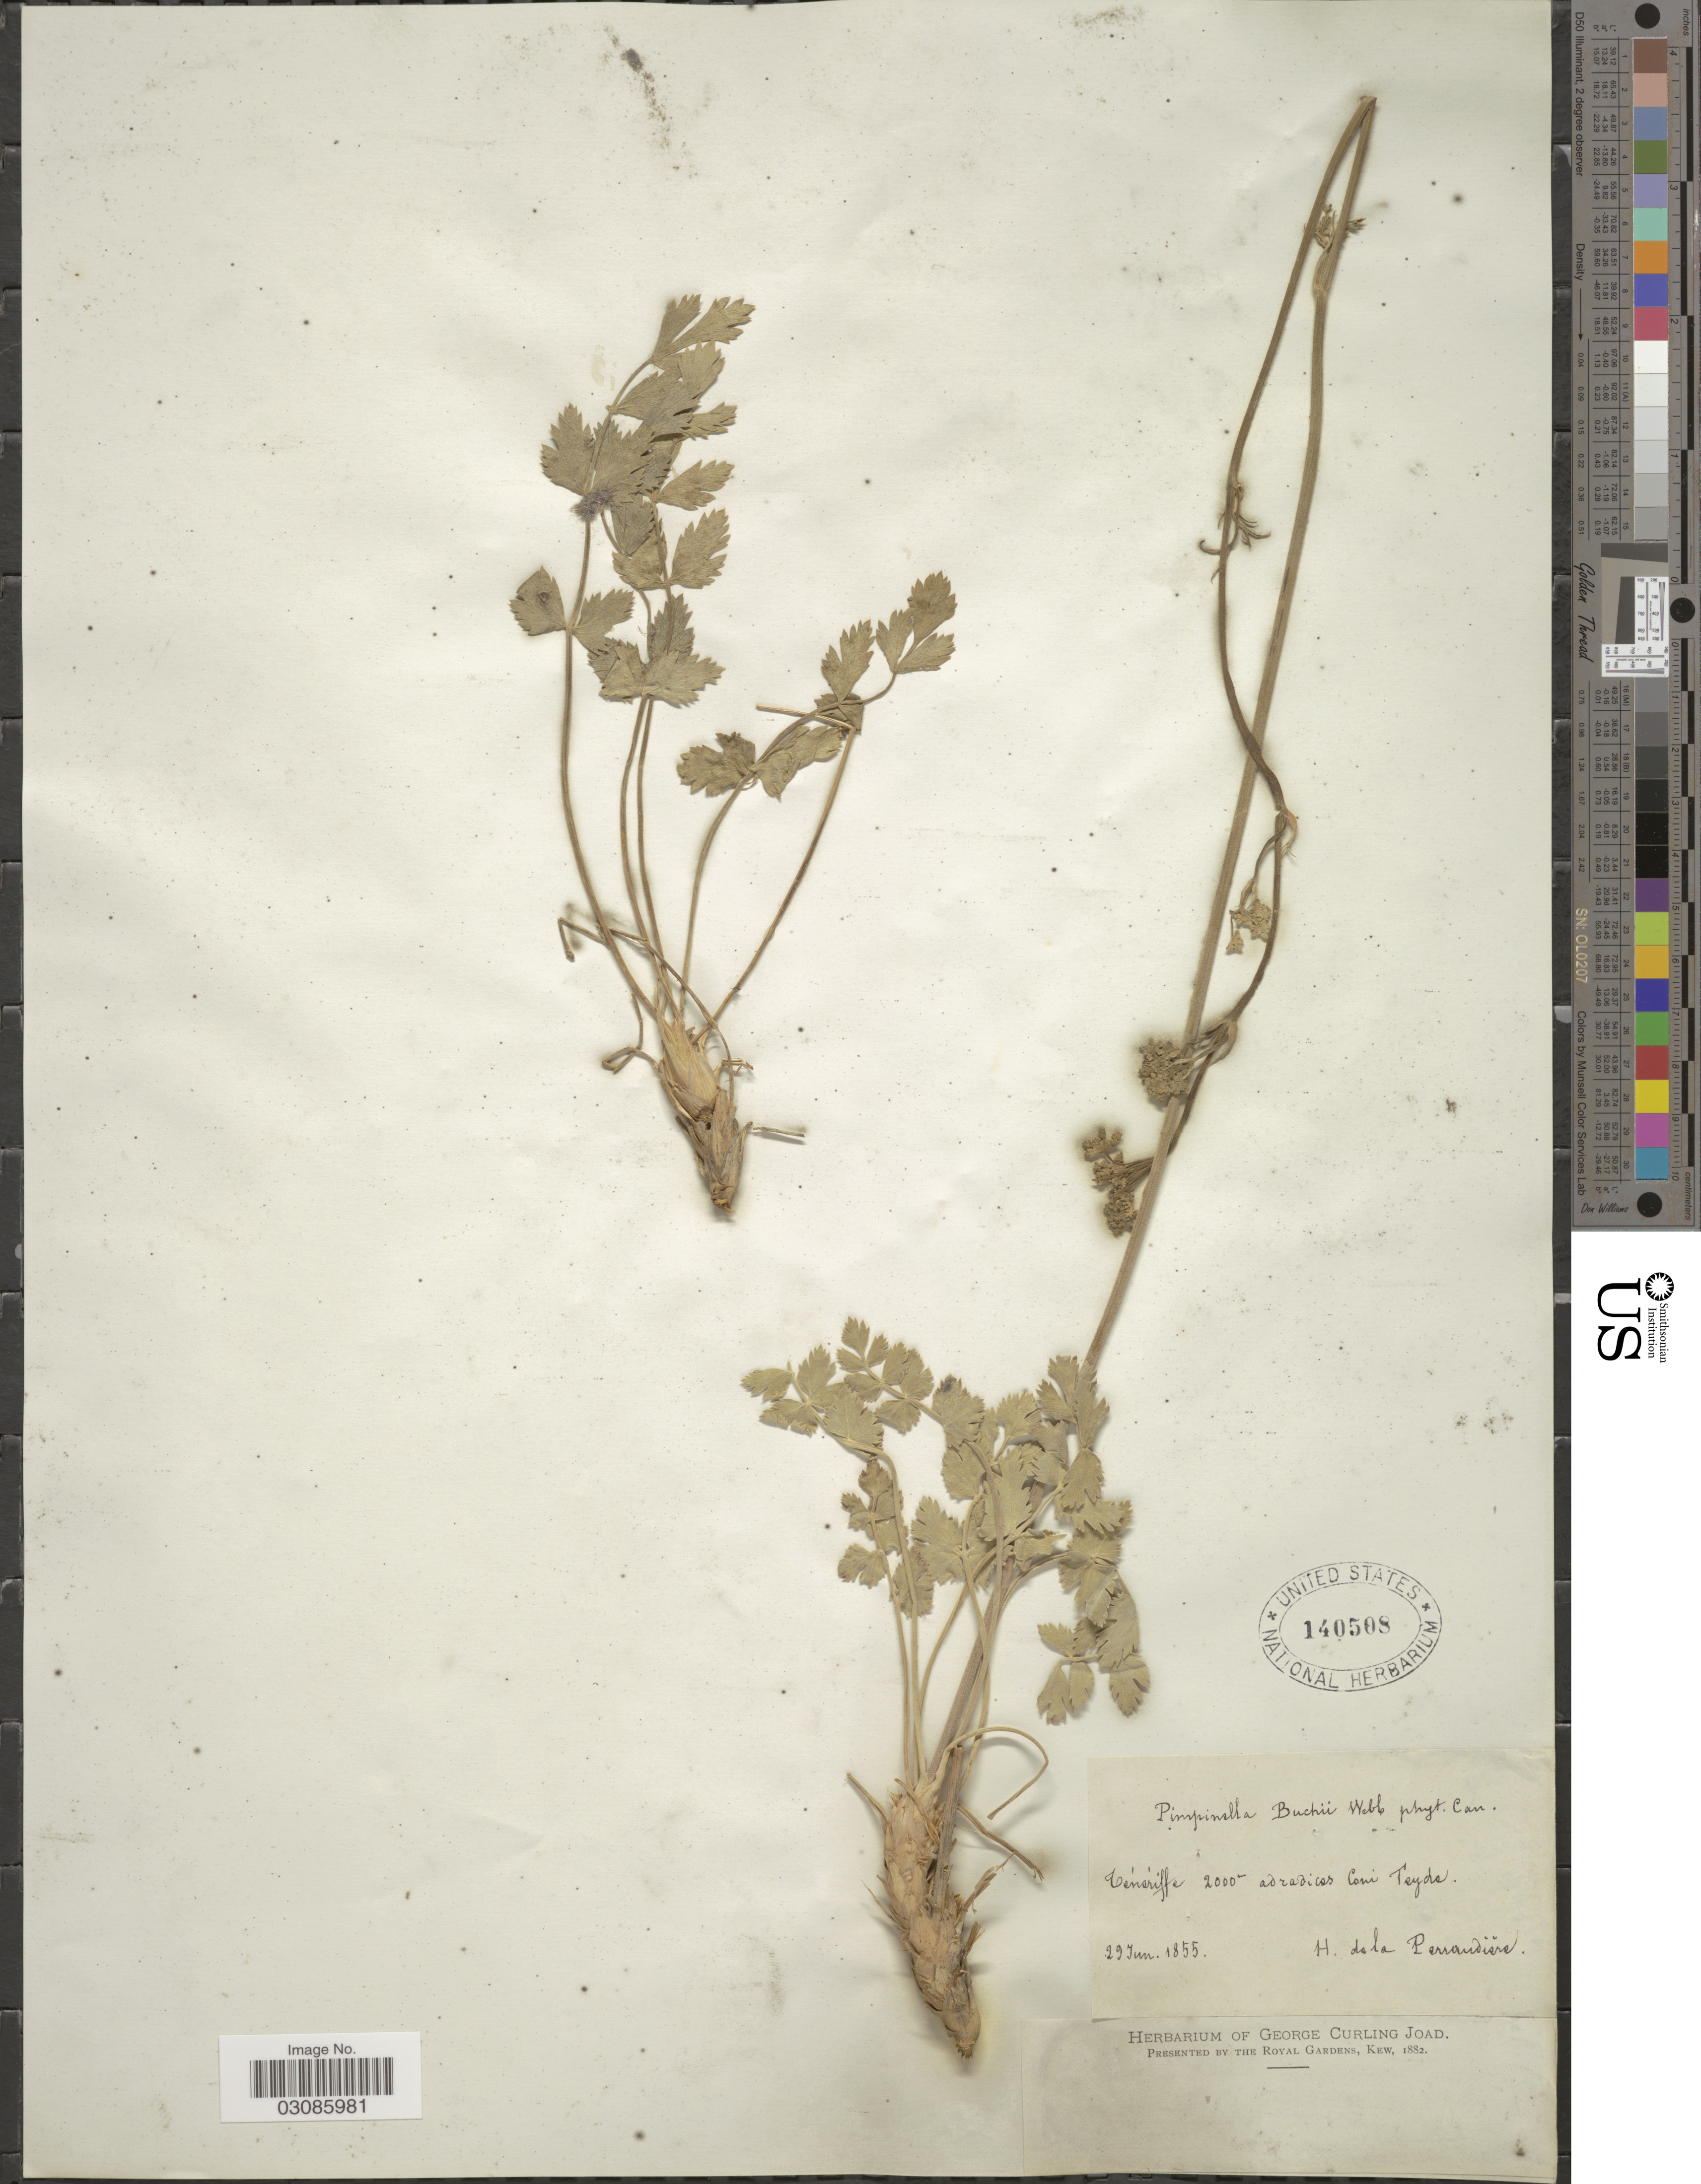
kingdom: Plantae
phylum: Tracheophyta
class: Magnoliopsida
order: Apiales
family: Apiaceae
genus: Pimpinella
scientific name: Pimpinella buchii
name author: Webb & Berthel.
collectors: H. de la Perraudière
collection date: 1855-06-29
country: Spain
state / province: Canarias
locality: Adradicos Coni Teyde.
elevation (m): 2000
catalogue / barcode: US 140508